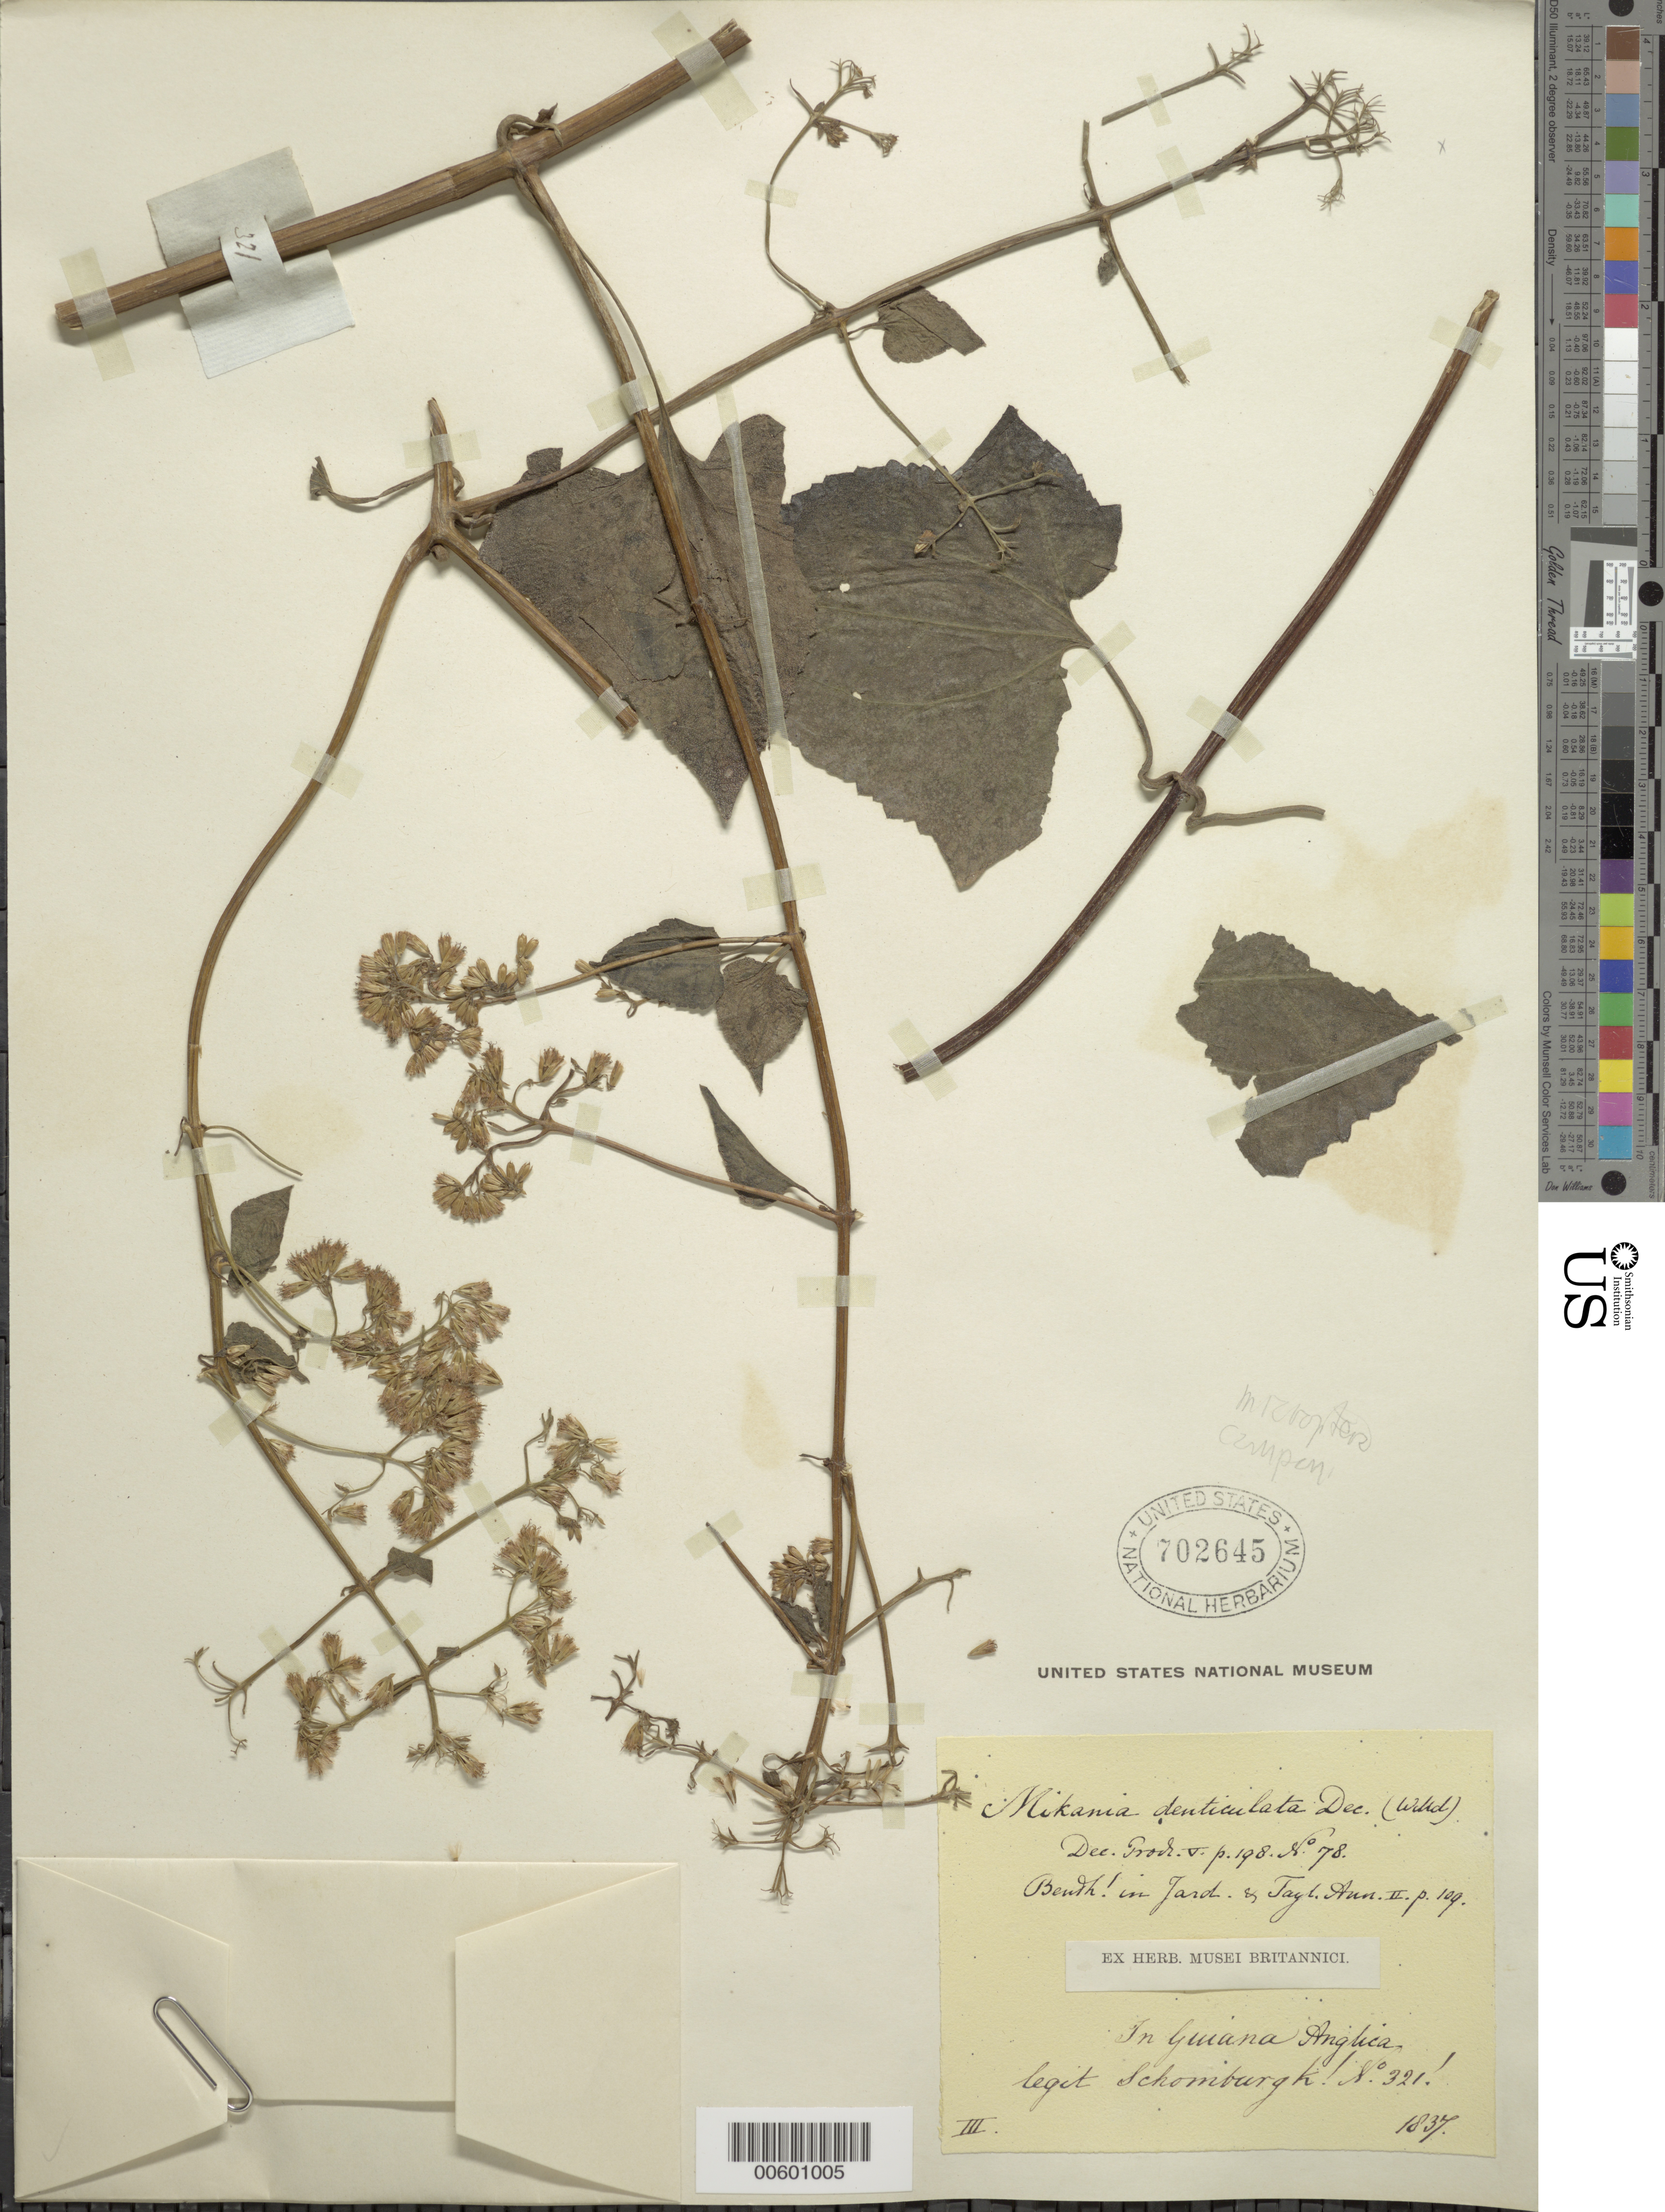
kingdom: Plantae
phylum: Tracheophyta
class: Magnoliopsida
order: Asterales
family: Asteraceae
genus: Mikania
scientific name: Mikania microptera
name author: DC.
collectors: R. H. Schomburgk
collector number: I 321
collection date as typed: March 1837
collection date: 1837-03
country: Guyana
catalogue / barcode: US 702645